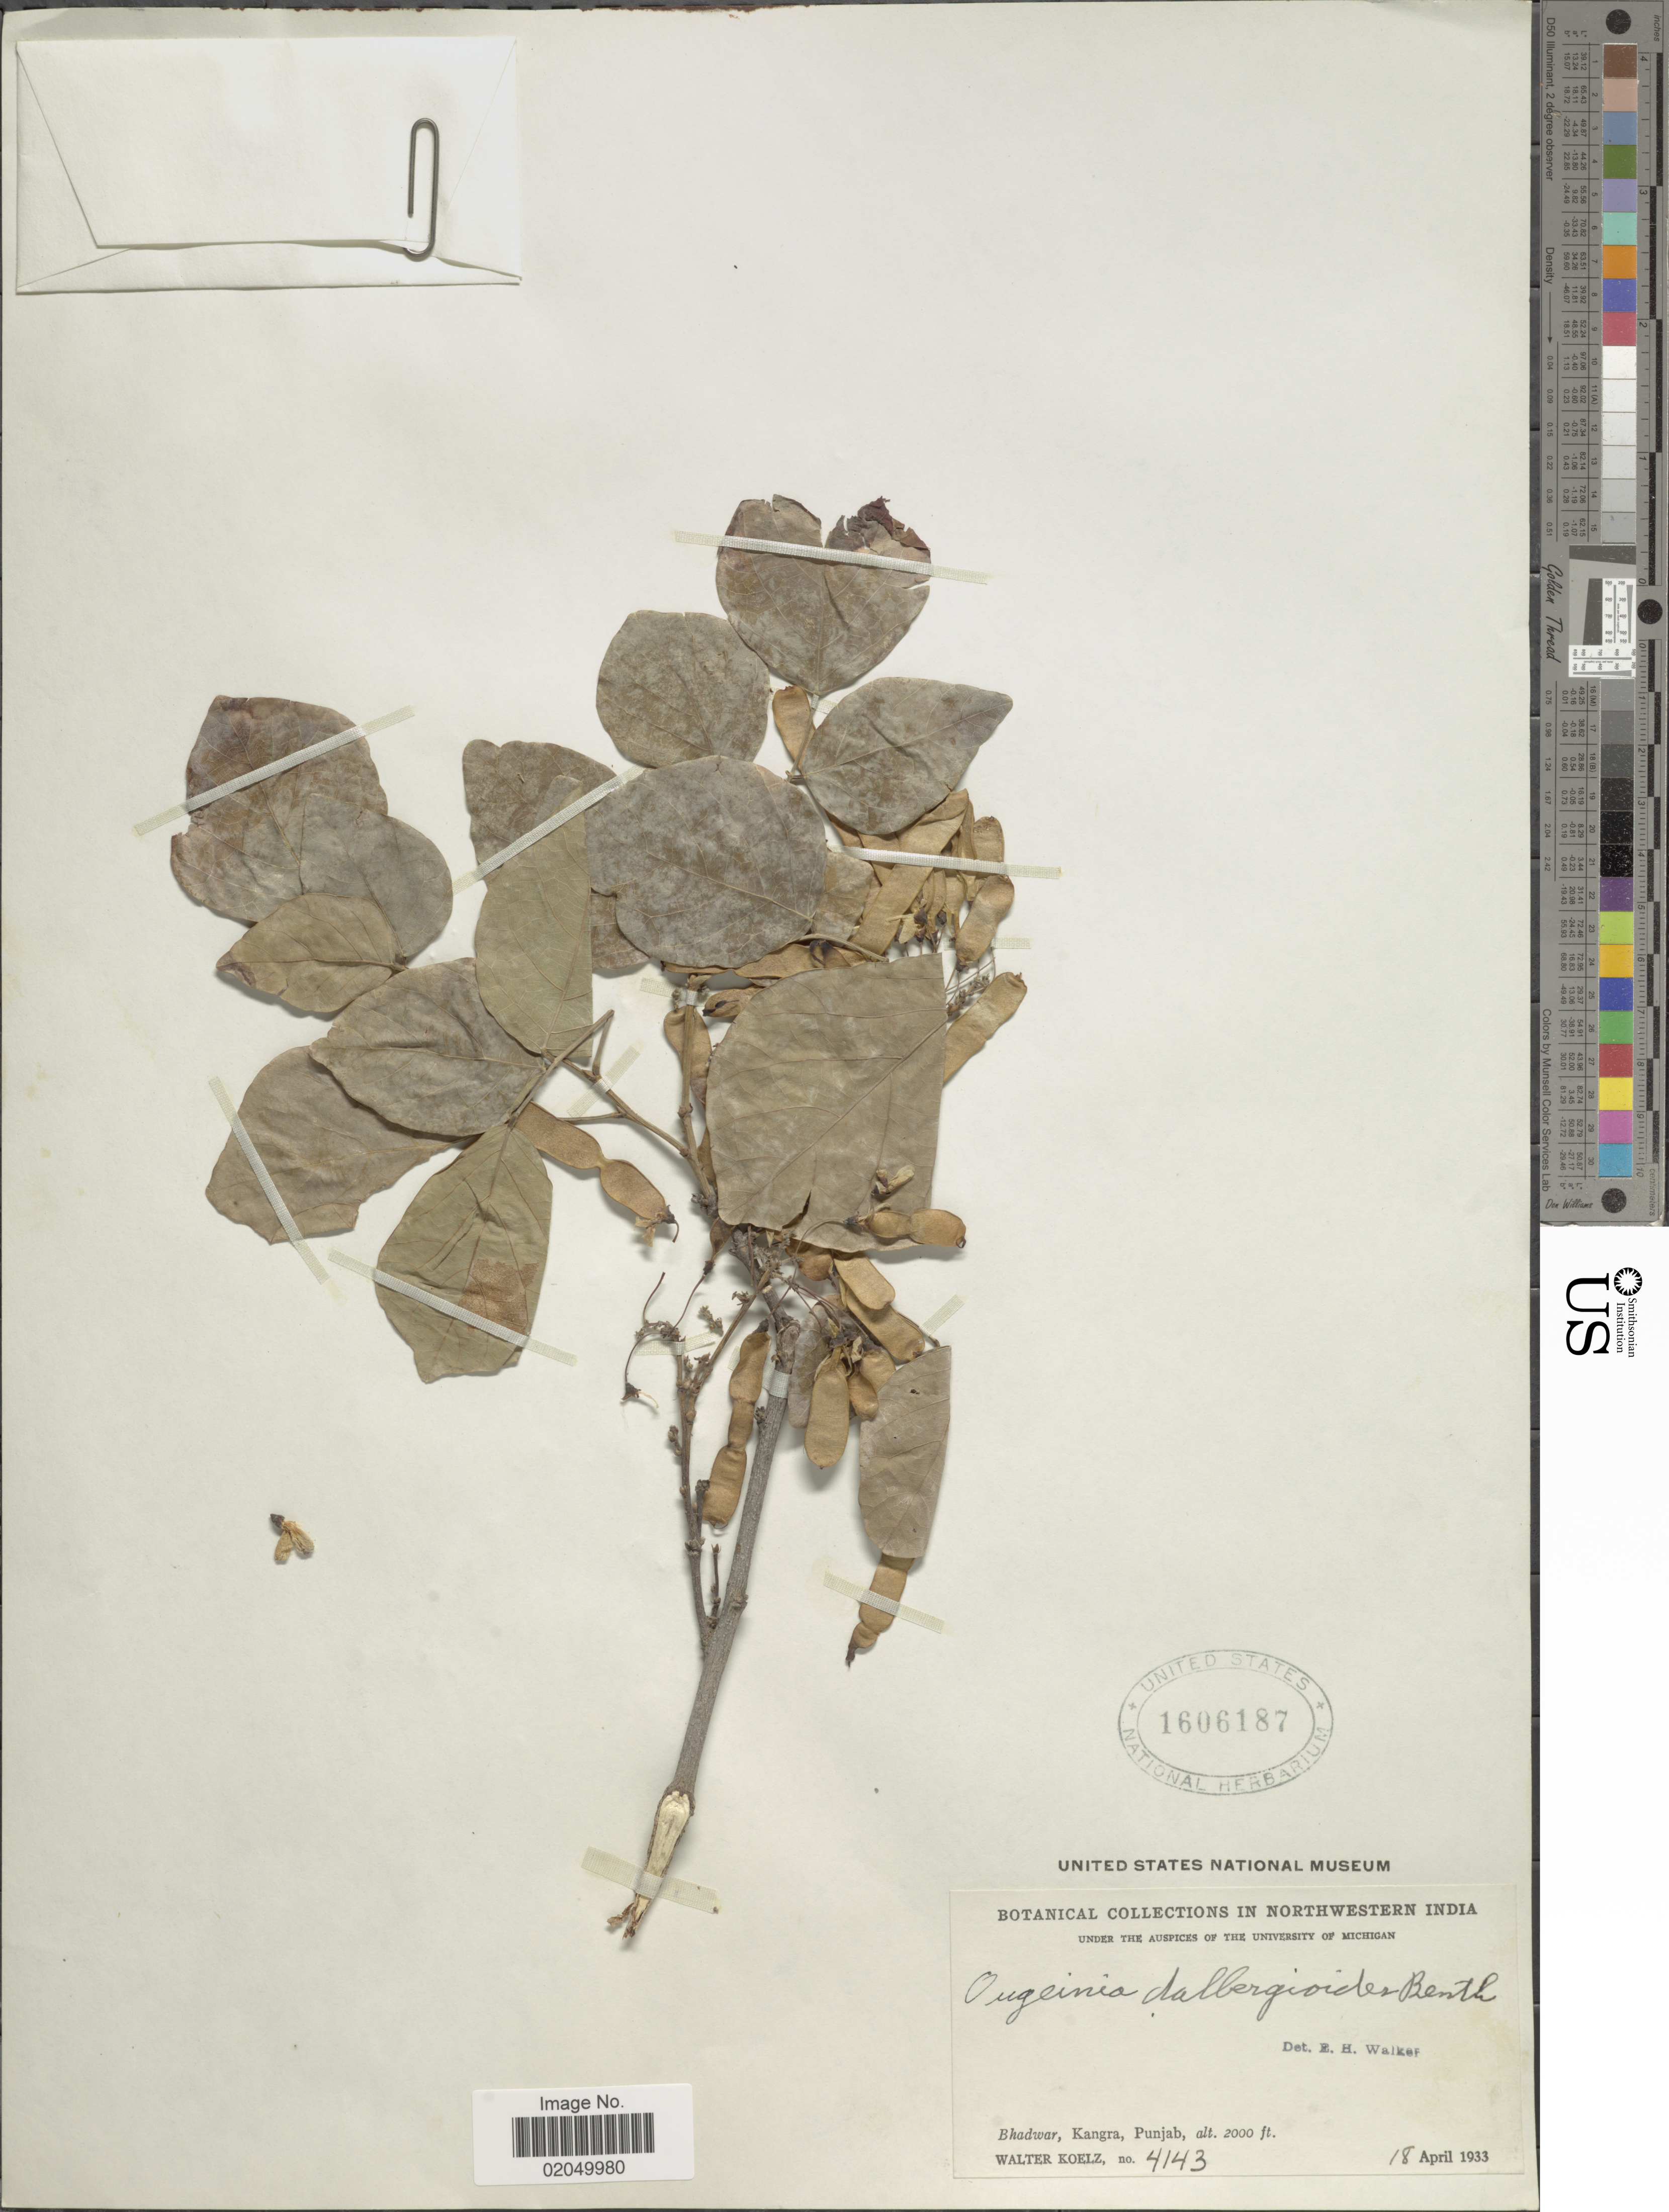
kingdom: Plantae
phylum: Tracheophyta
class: Magnoliopsida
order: Fabales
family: Fabaceae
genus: Ougeinia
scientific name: Ougeinia dalbergioides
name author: Benth.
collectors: W. N. Koelz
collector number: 4143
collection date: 1933-04-18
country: India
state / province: Punjab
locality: Northwestern India. Bhadwar, Kangra, Punjab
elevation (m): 610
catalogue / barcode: US 1606187